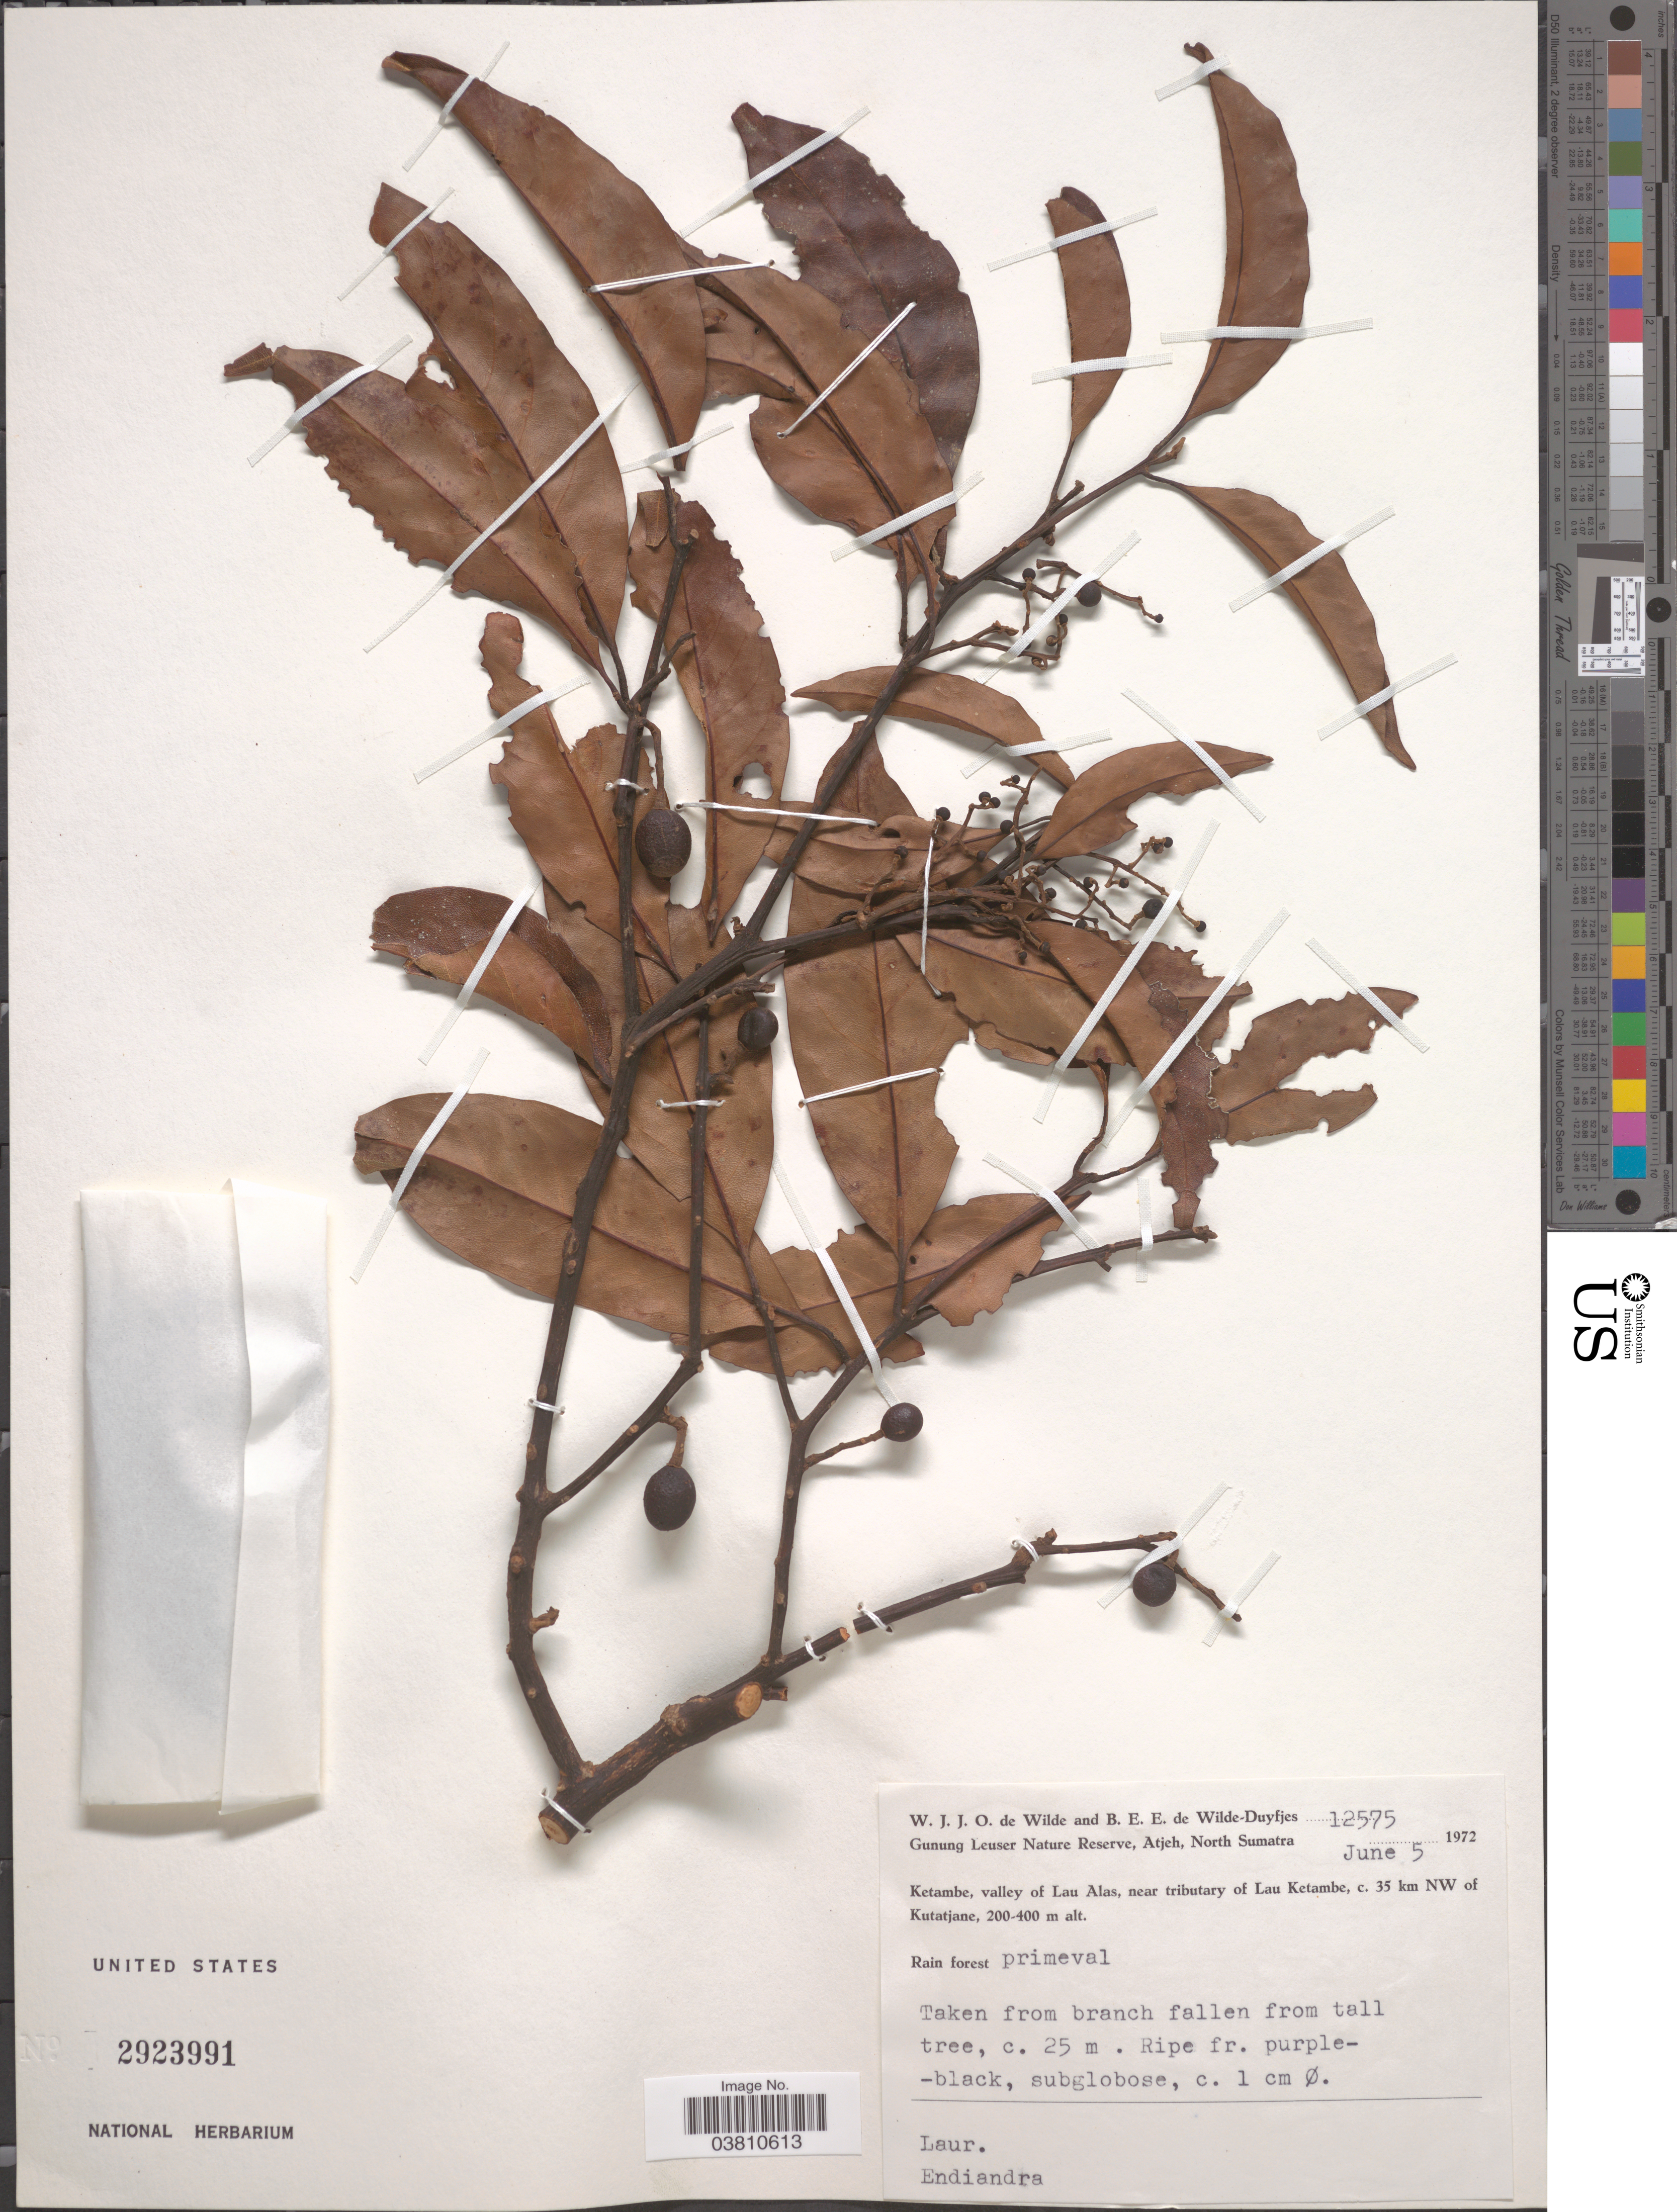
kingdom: Plantae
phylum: Tracheophyta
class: Magnoliopsida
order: Laurales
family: Lauraceae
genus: Endiandra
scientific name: Endiandra sp.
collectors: W. J. de Wilde & B. E. de Wilde-Duyfjes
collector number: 12575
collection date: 1972-06-05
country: Indonesia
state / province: Sumatra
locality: Gunung Leuser Nature Reserve, Atjeh, North Sumatra. Ketambe, valley of Lau Alas, near tributary of Lau Ketambe, c. 35 km NW of Kutatjane.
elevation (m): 200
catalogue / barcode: US 2923991